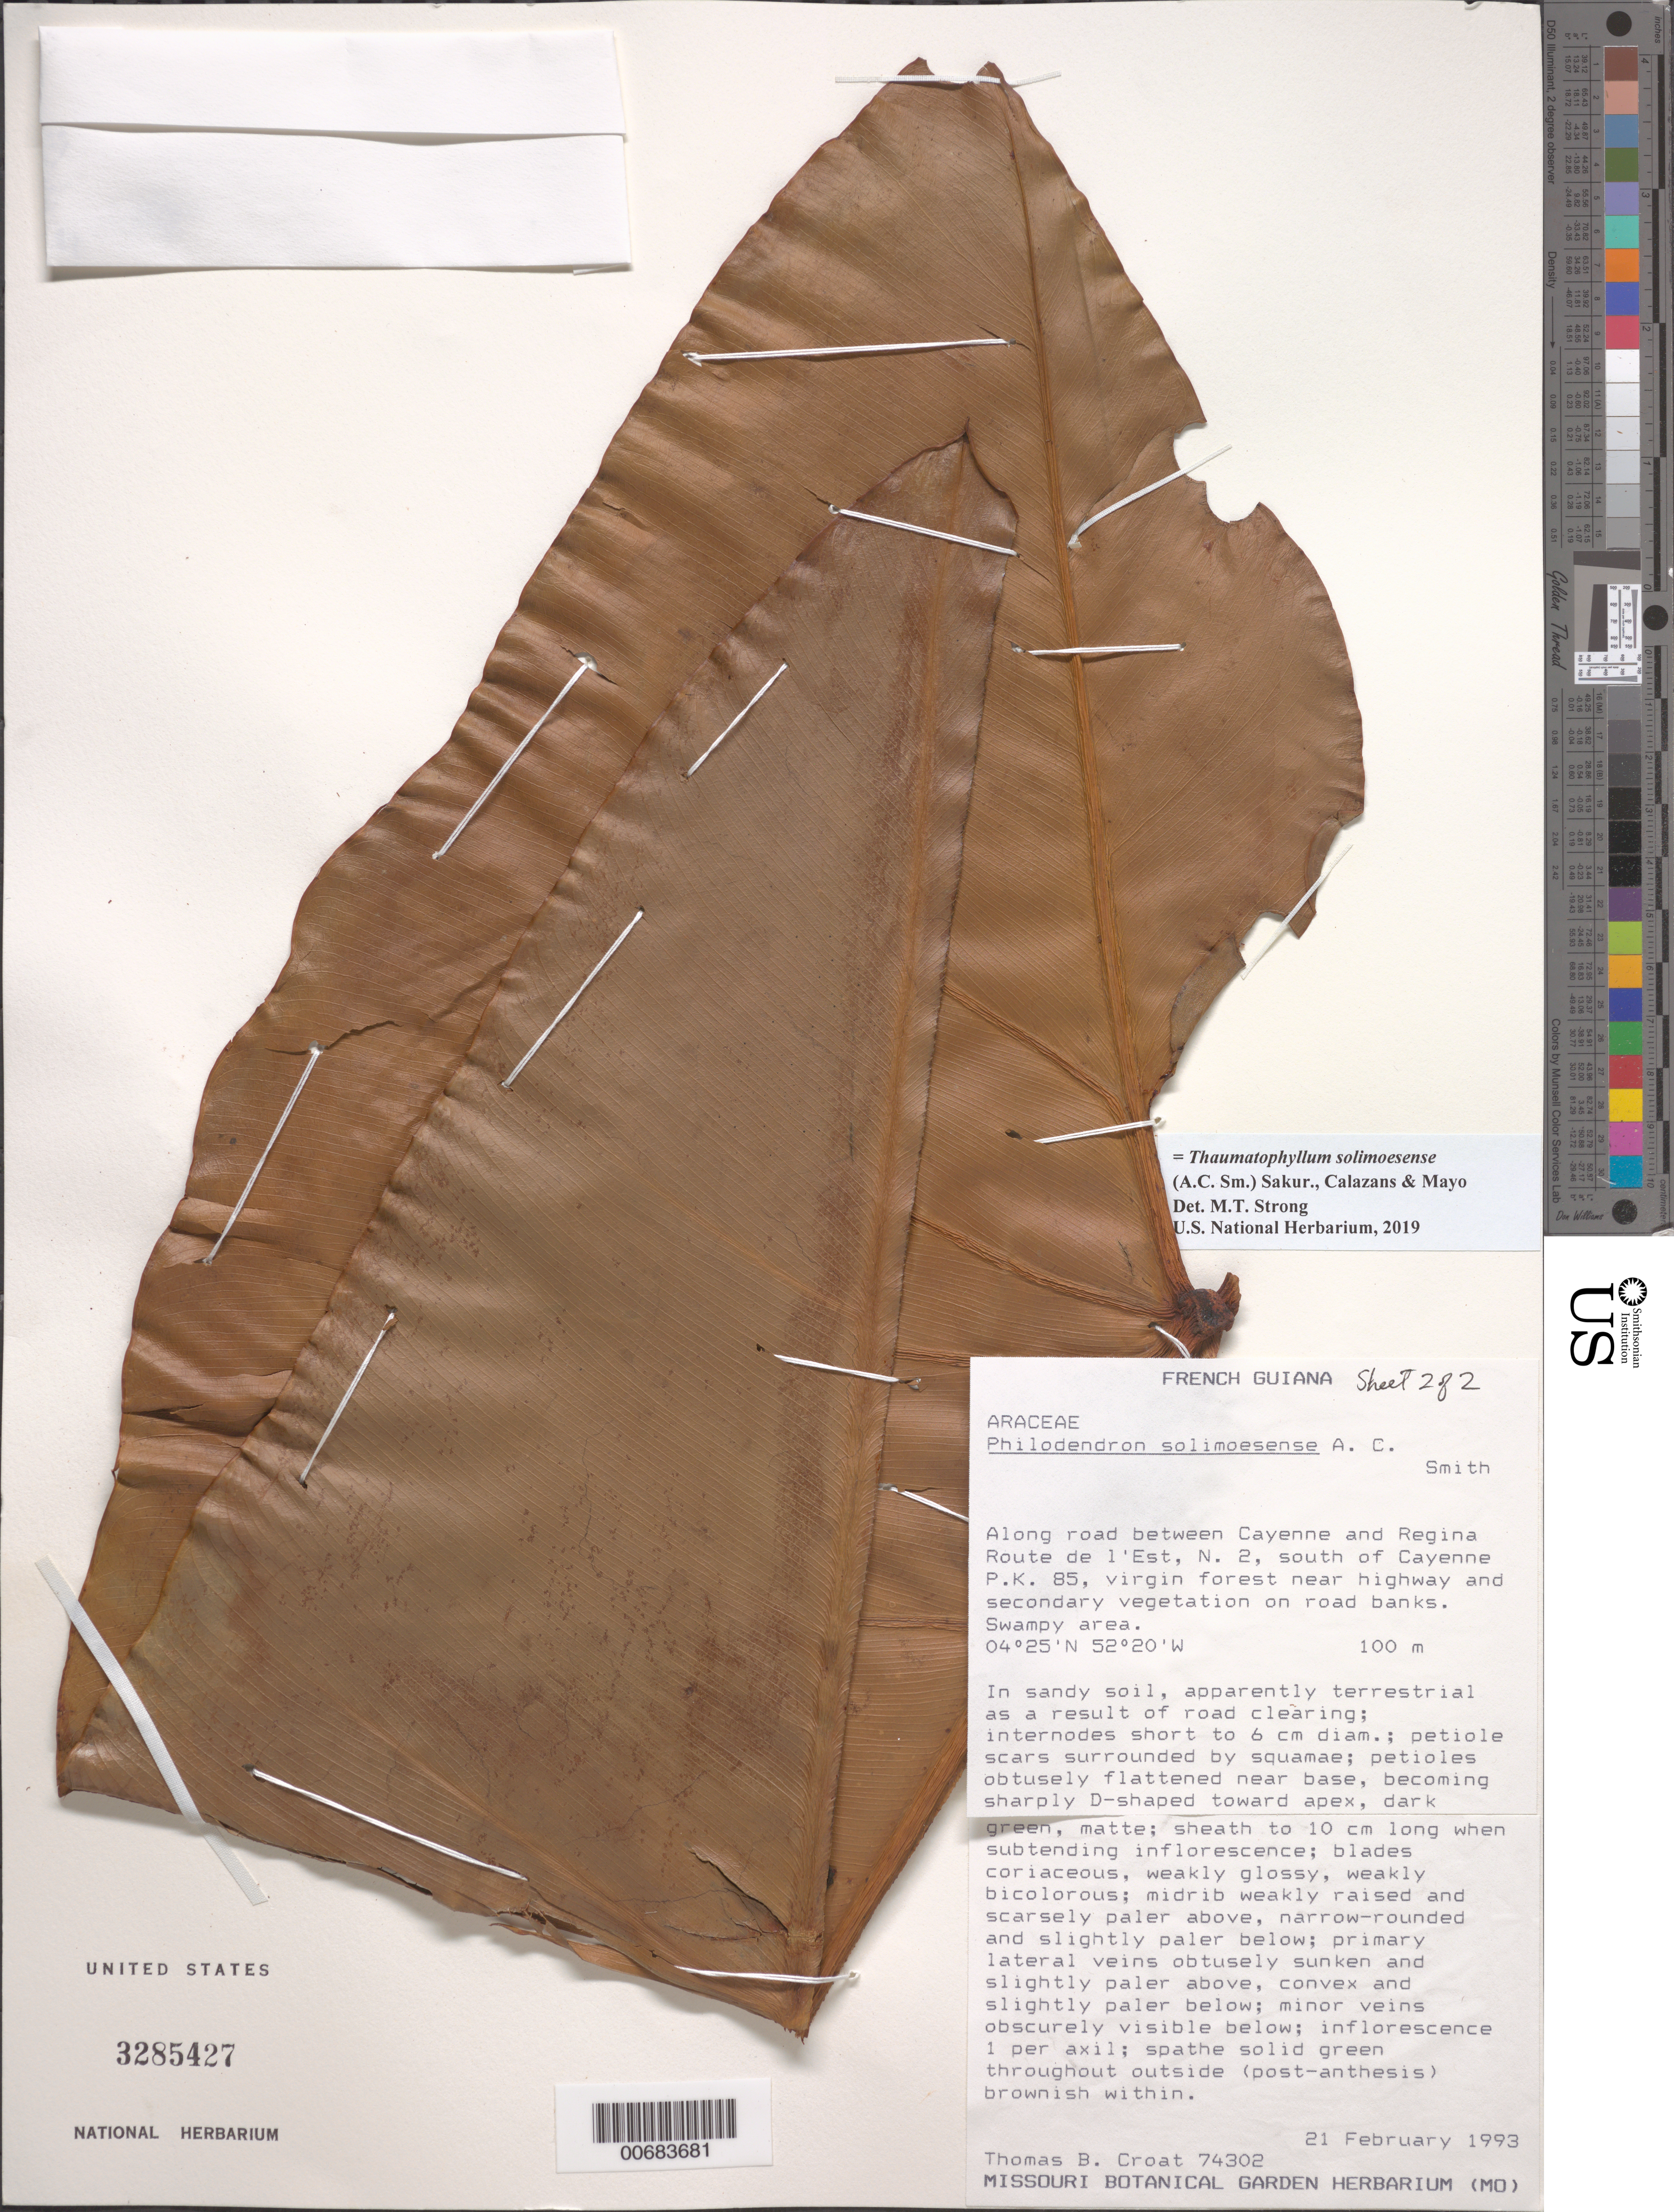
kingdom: Plantae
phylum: Tracheophyta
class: Liliopsida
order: Alismatales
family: Araceae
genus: Thaumatophyllum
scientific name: Thaumatophyllum solimoesense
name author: (A.C. Sm.) Sakur. et al.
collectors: T. B. Croat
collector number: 74302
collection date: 1993-02-21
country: French Guiana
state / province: Cayenne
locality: Along road between Cayenne and Regina Route de l'Est, N. 2, south of Cayenne P.K. 85, virgin forest near highway and secondary vegetation on road banks.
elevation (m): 100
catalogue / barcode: US 3285427